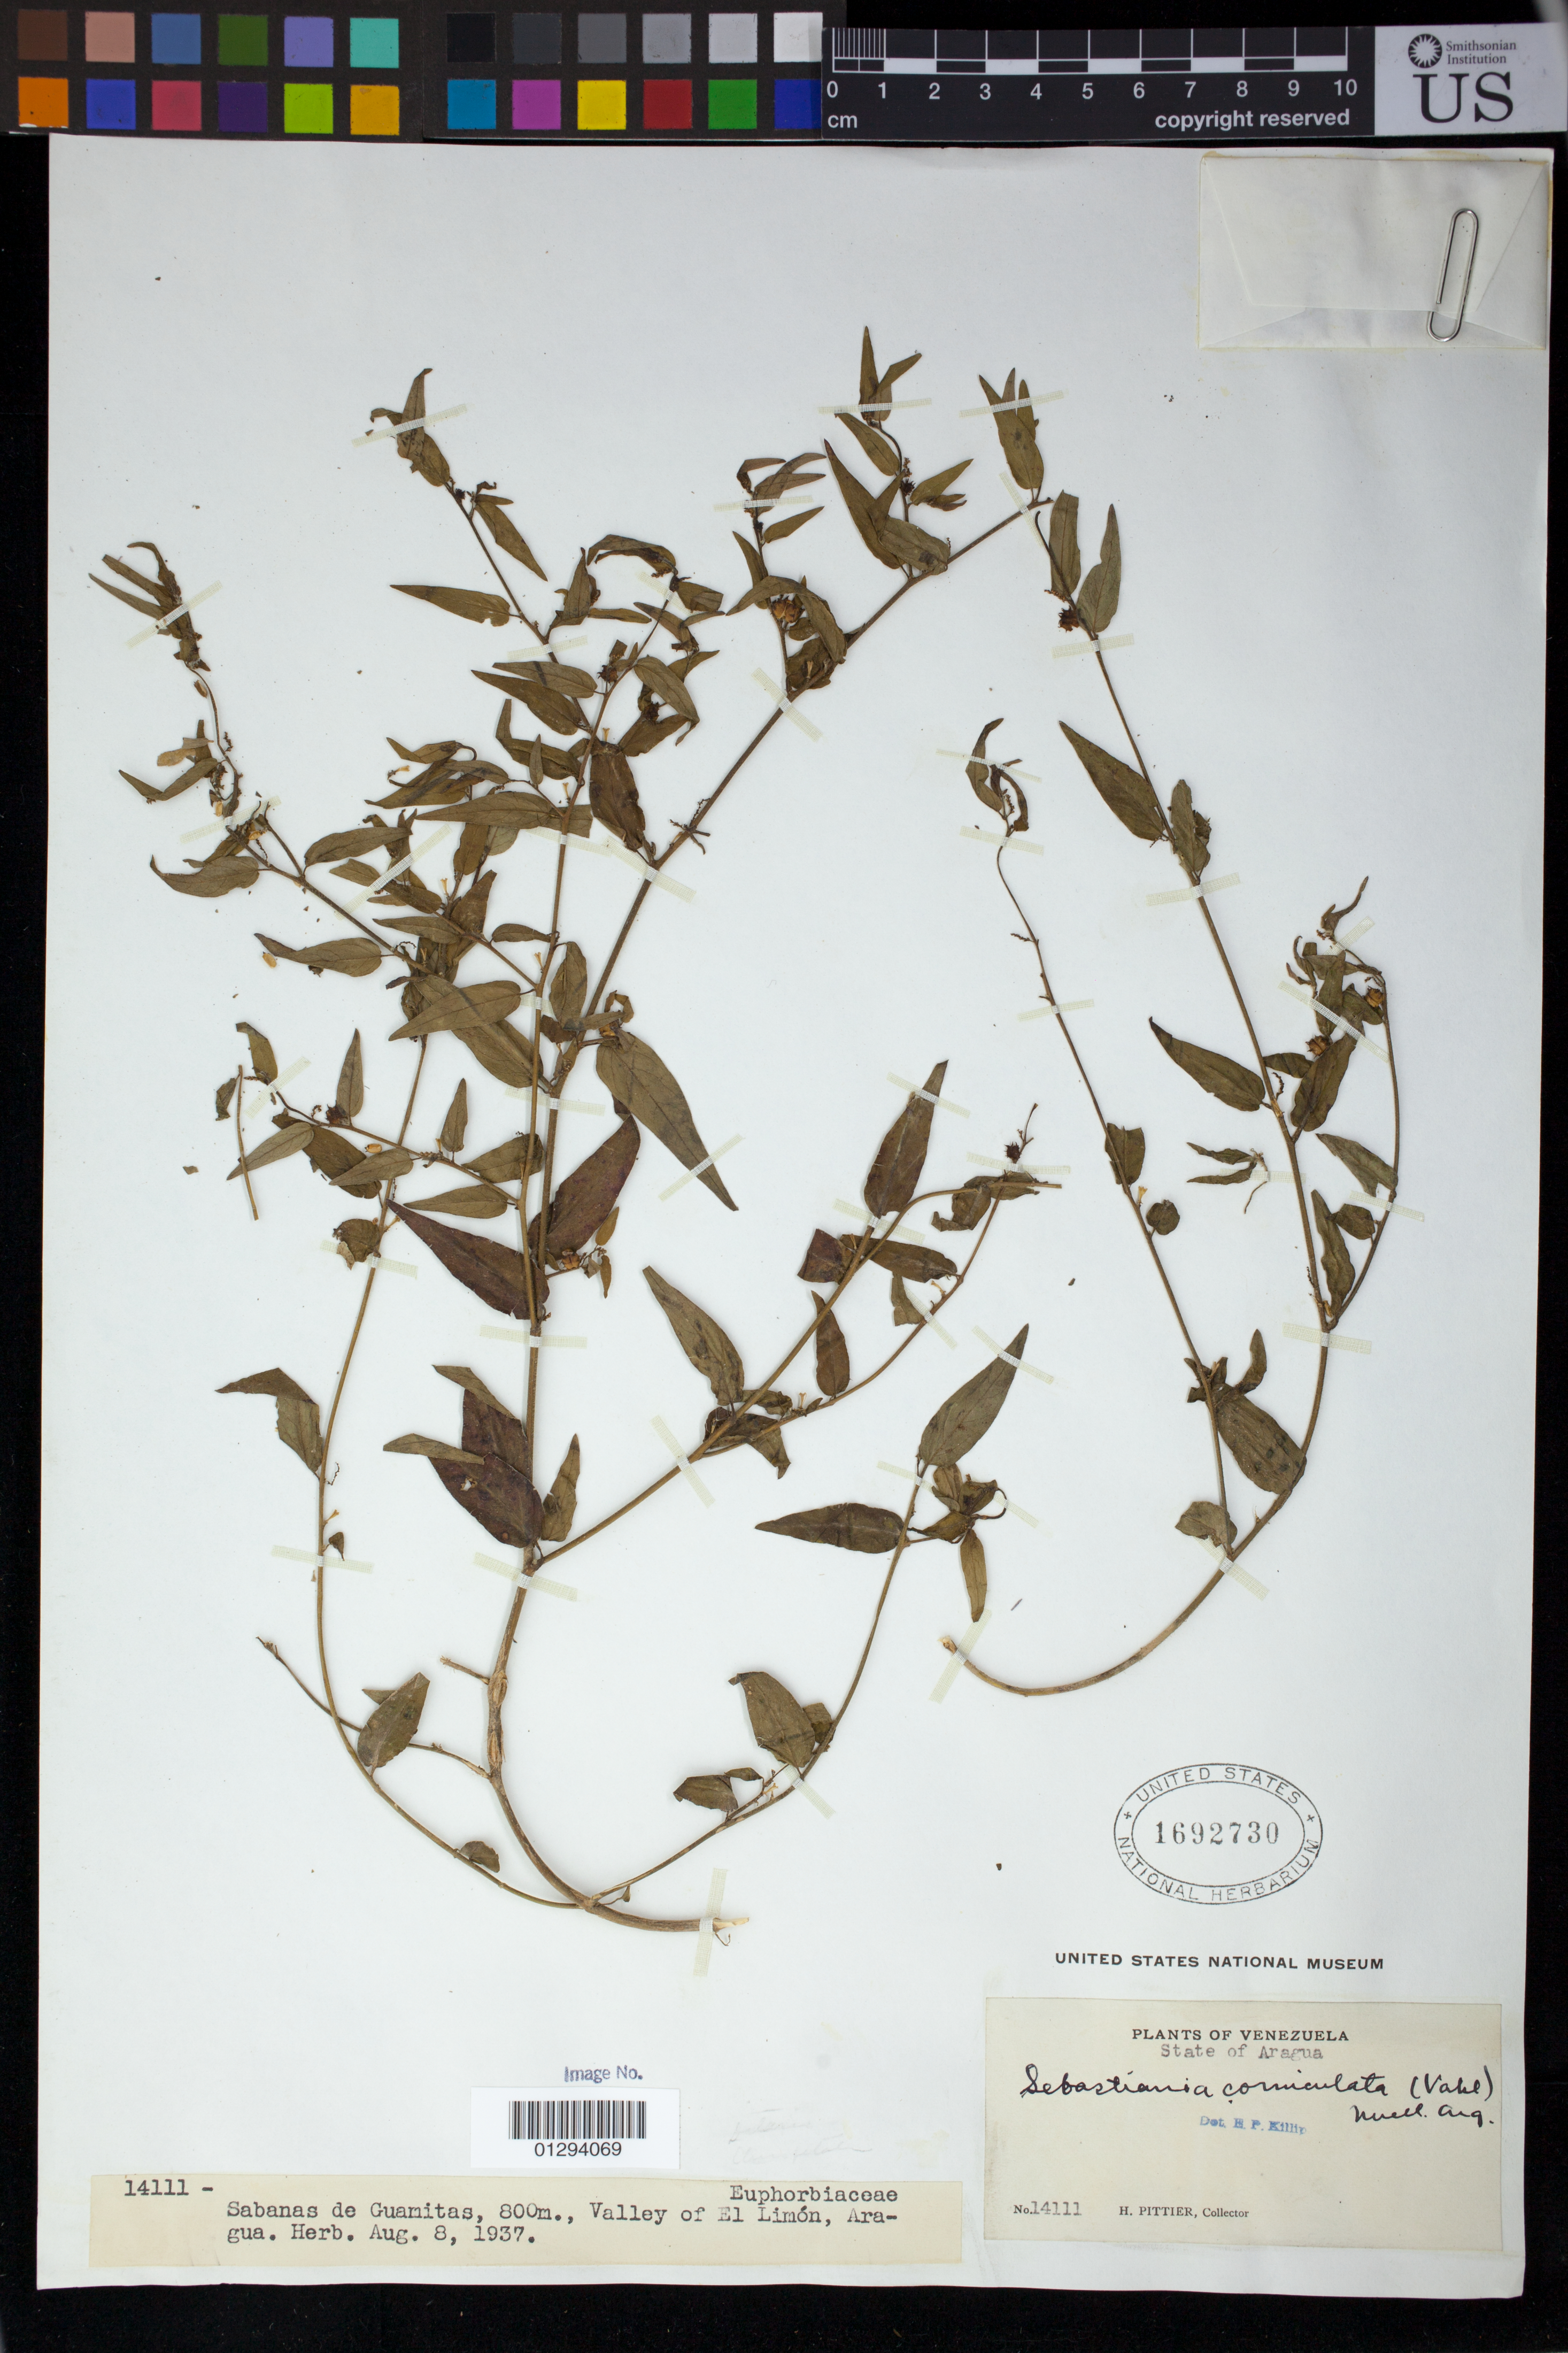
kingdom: Plantae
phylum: Tracheophyta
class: Magnoliopsida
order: Malpighiales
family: Euphorbiaceae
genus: Sebastiania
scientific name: Sebastiania corniculata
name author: (Vahl) Müll. Arg.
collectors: H. F. Pittier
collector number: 14111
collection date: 1937-08-08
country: Venezuela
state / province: Aragua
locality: Sabanas de Guamitas, Valley of El Limon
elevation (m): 800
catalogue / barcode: US 1692730